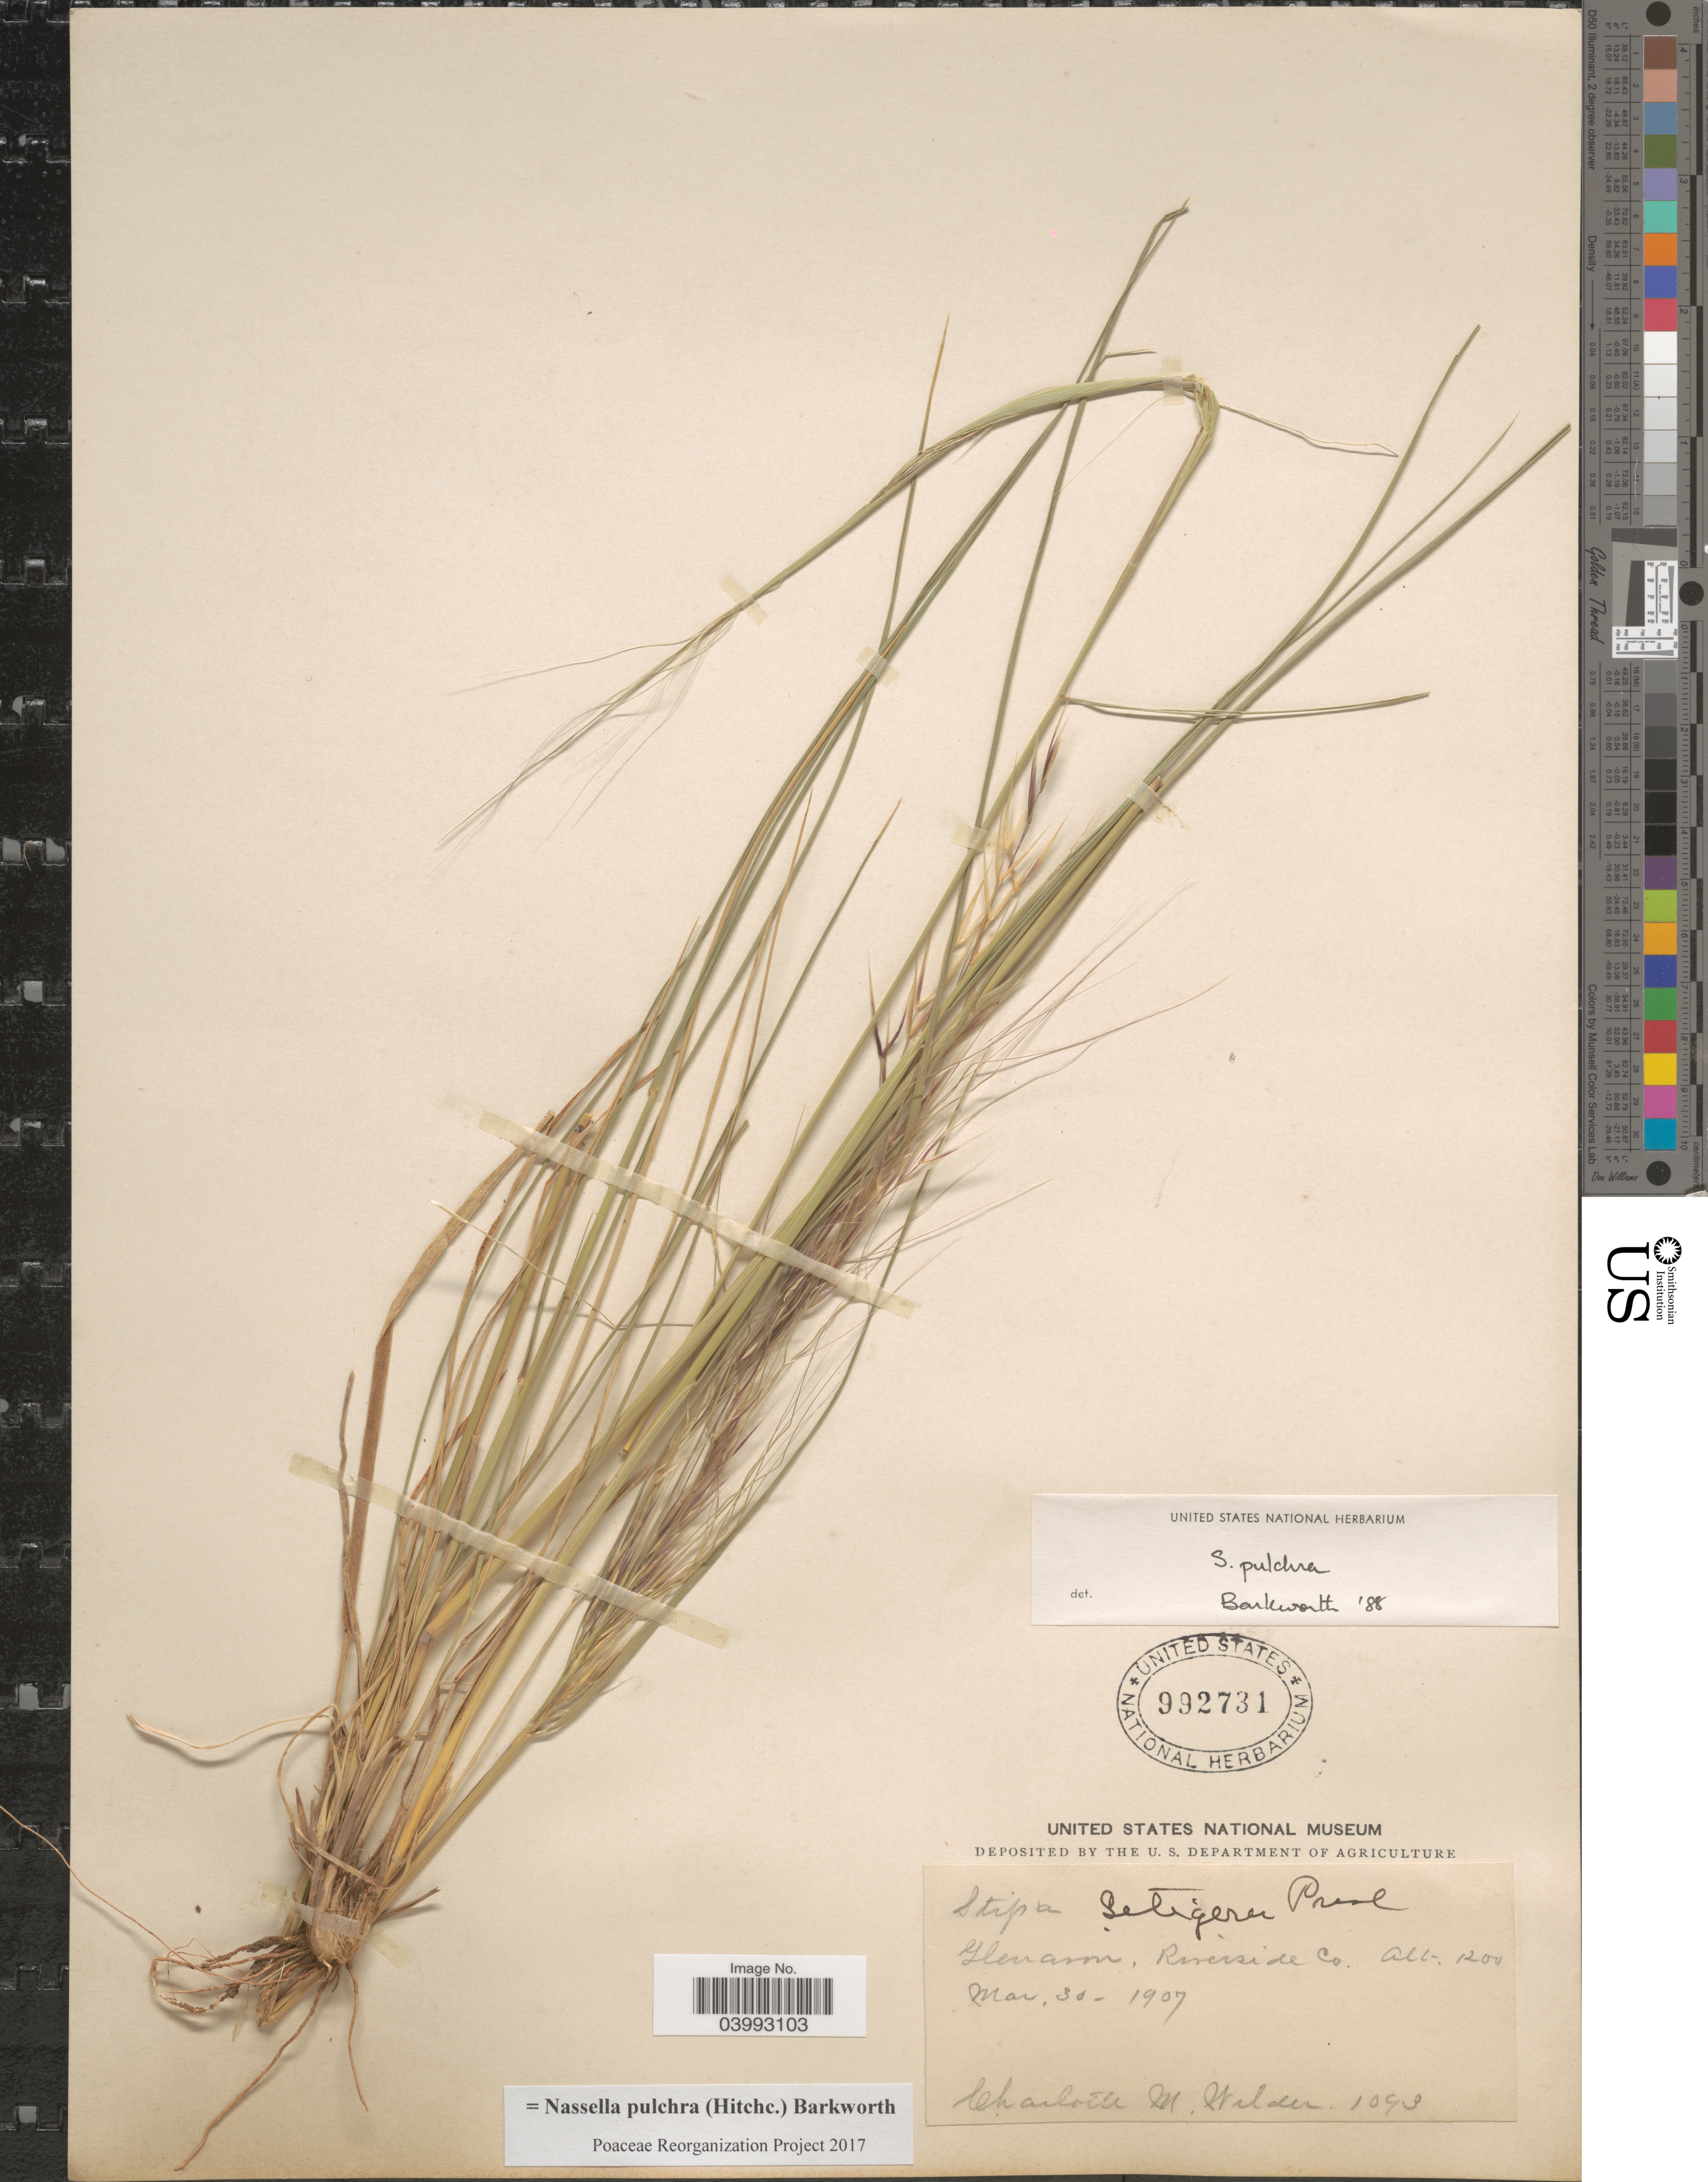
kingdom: Plantae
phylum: Tracheophyta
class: Liliopsida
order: Poales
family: Poaceae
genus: Nassella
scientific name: Nassella pulchra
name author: (Hitchc.) Barkworth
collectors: C. Wilder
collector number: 1093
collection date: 1907-03-30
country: United States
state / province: California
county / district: Riverside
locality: Glenavon, Riverside Co.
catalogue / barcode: US 992731